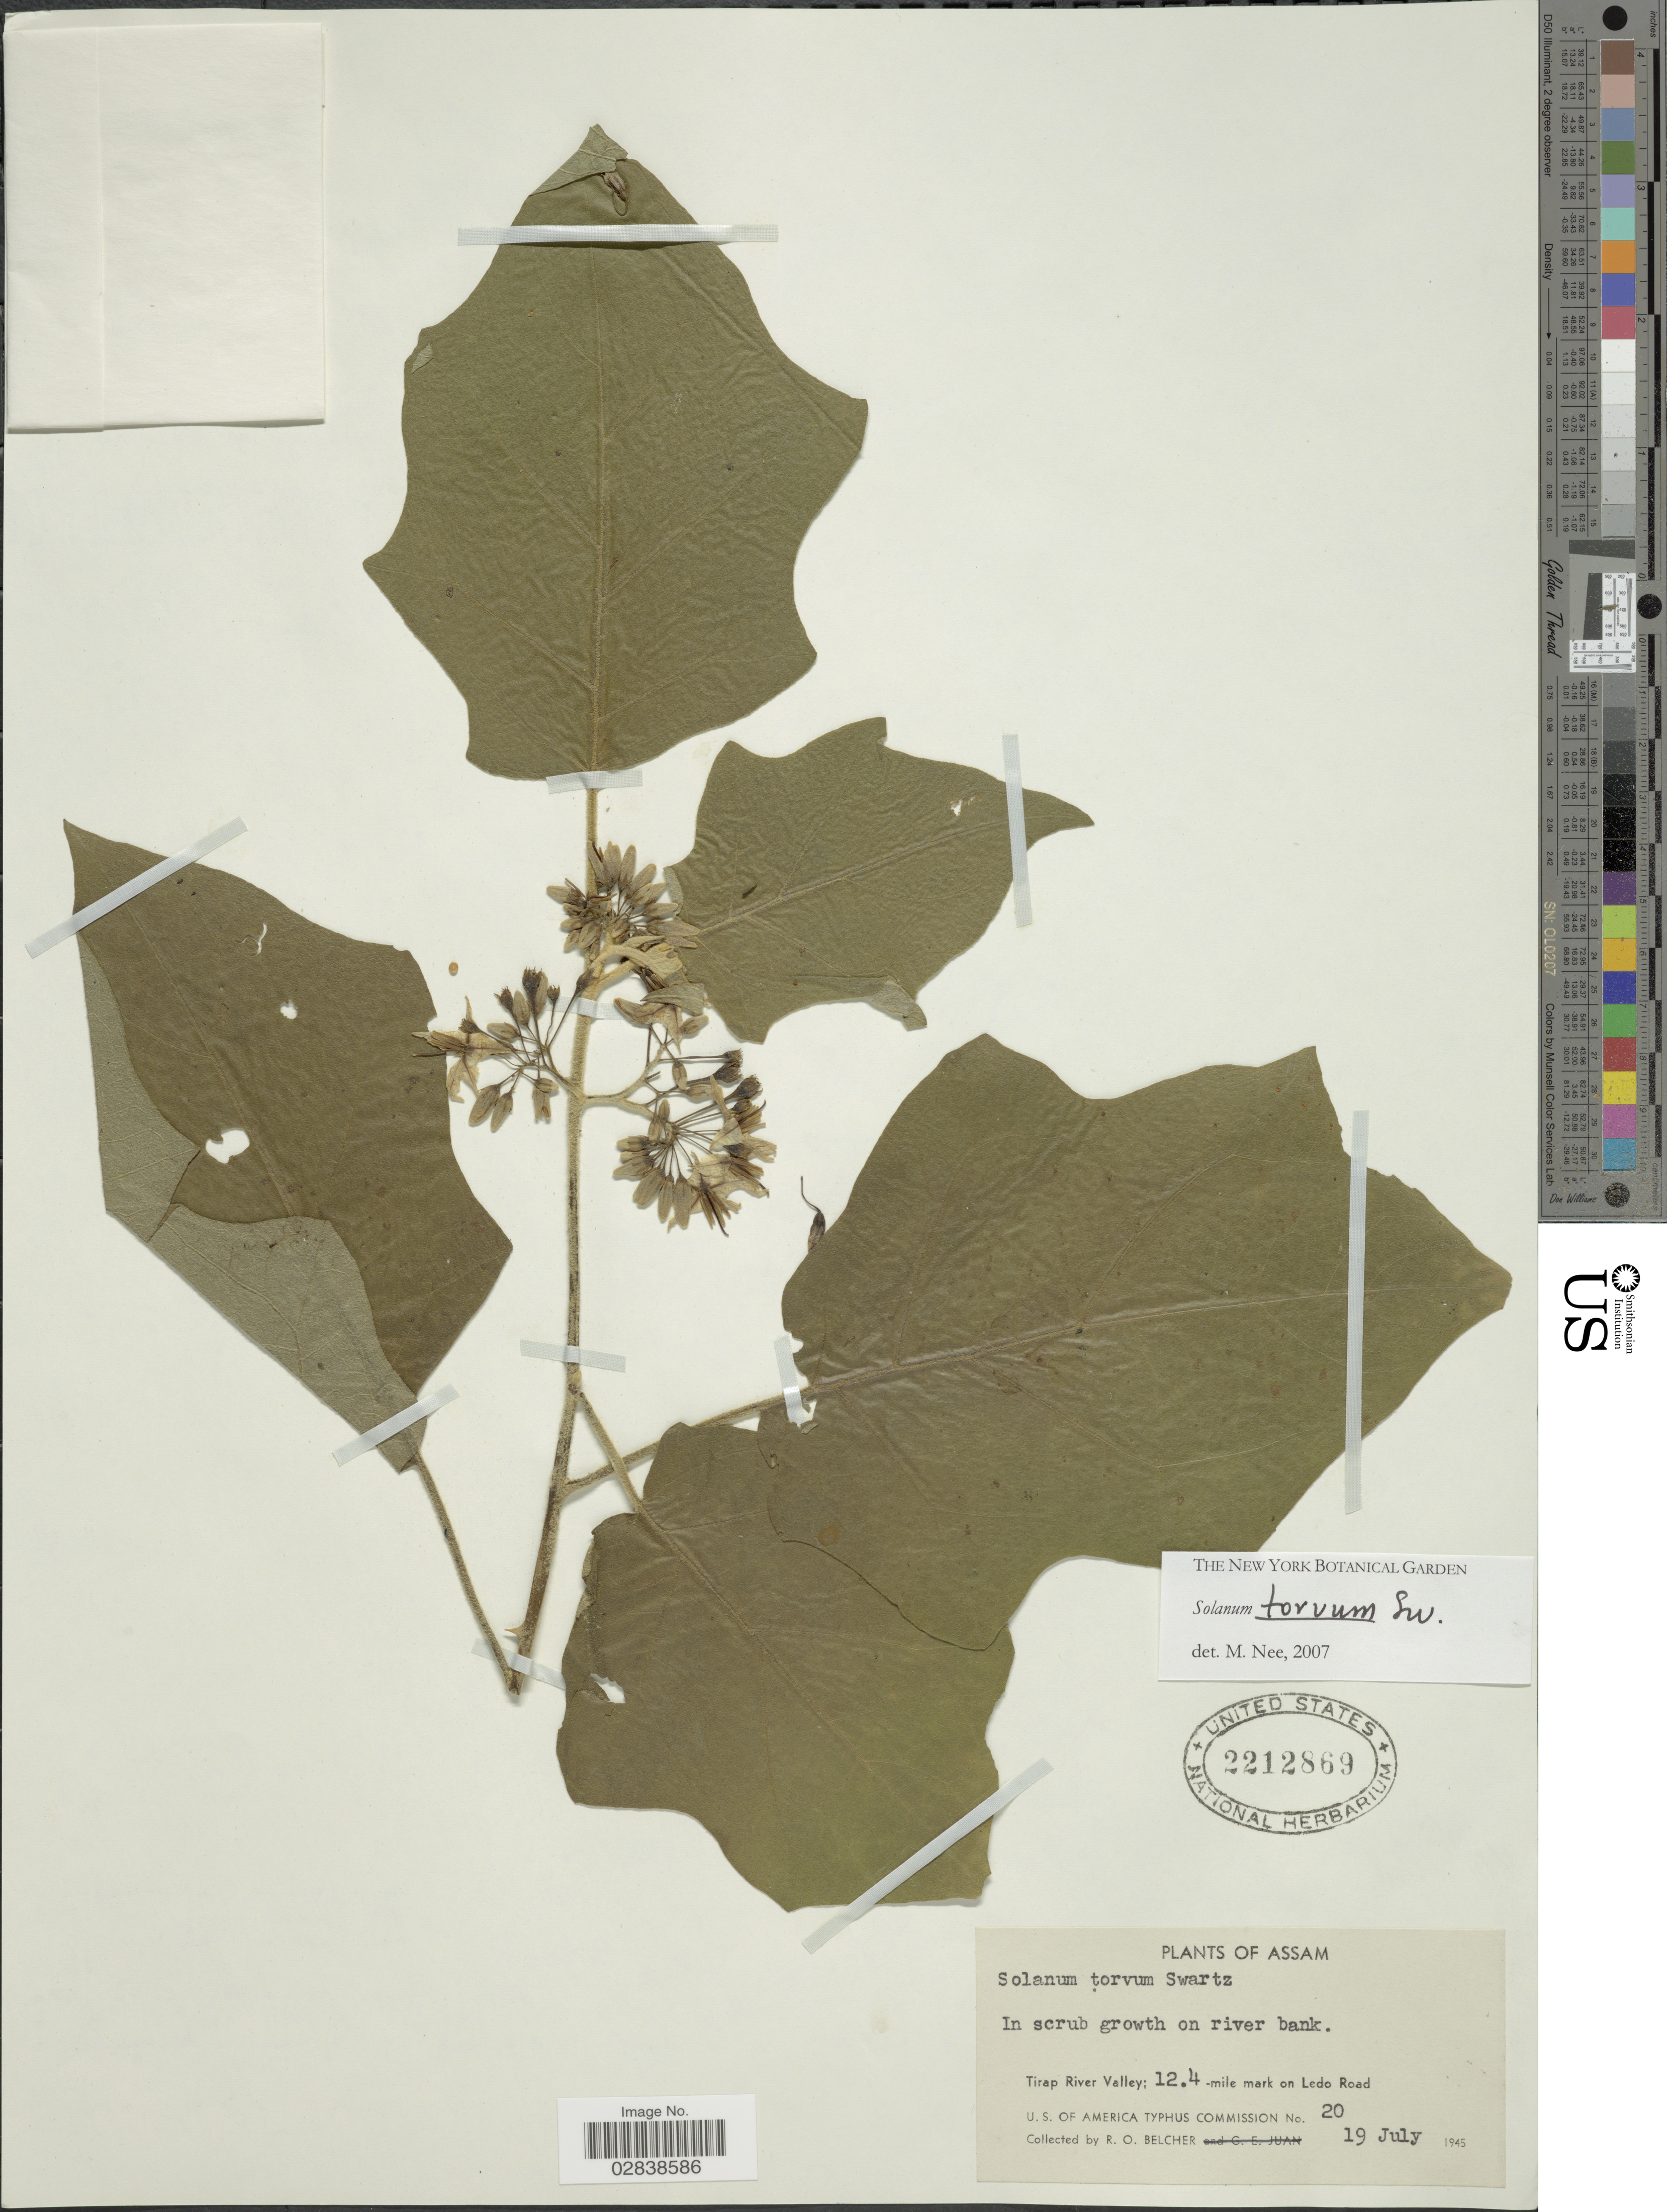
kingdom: Plantae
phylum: Tracheophyta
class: Magnoliopsida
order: Solanales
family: Solanaceae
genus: Solanum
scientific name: Solanum torvum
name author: Sw.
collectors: R. Belcher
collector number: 20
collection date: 1945-07-19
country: India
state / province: Assam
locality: Tirap River Valley; 12.4 -mile mark on Ledo Road, In scrub growth on river bank.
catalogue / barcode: US 2212869